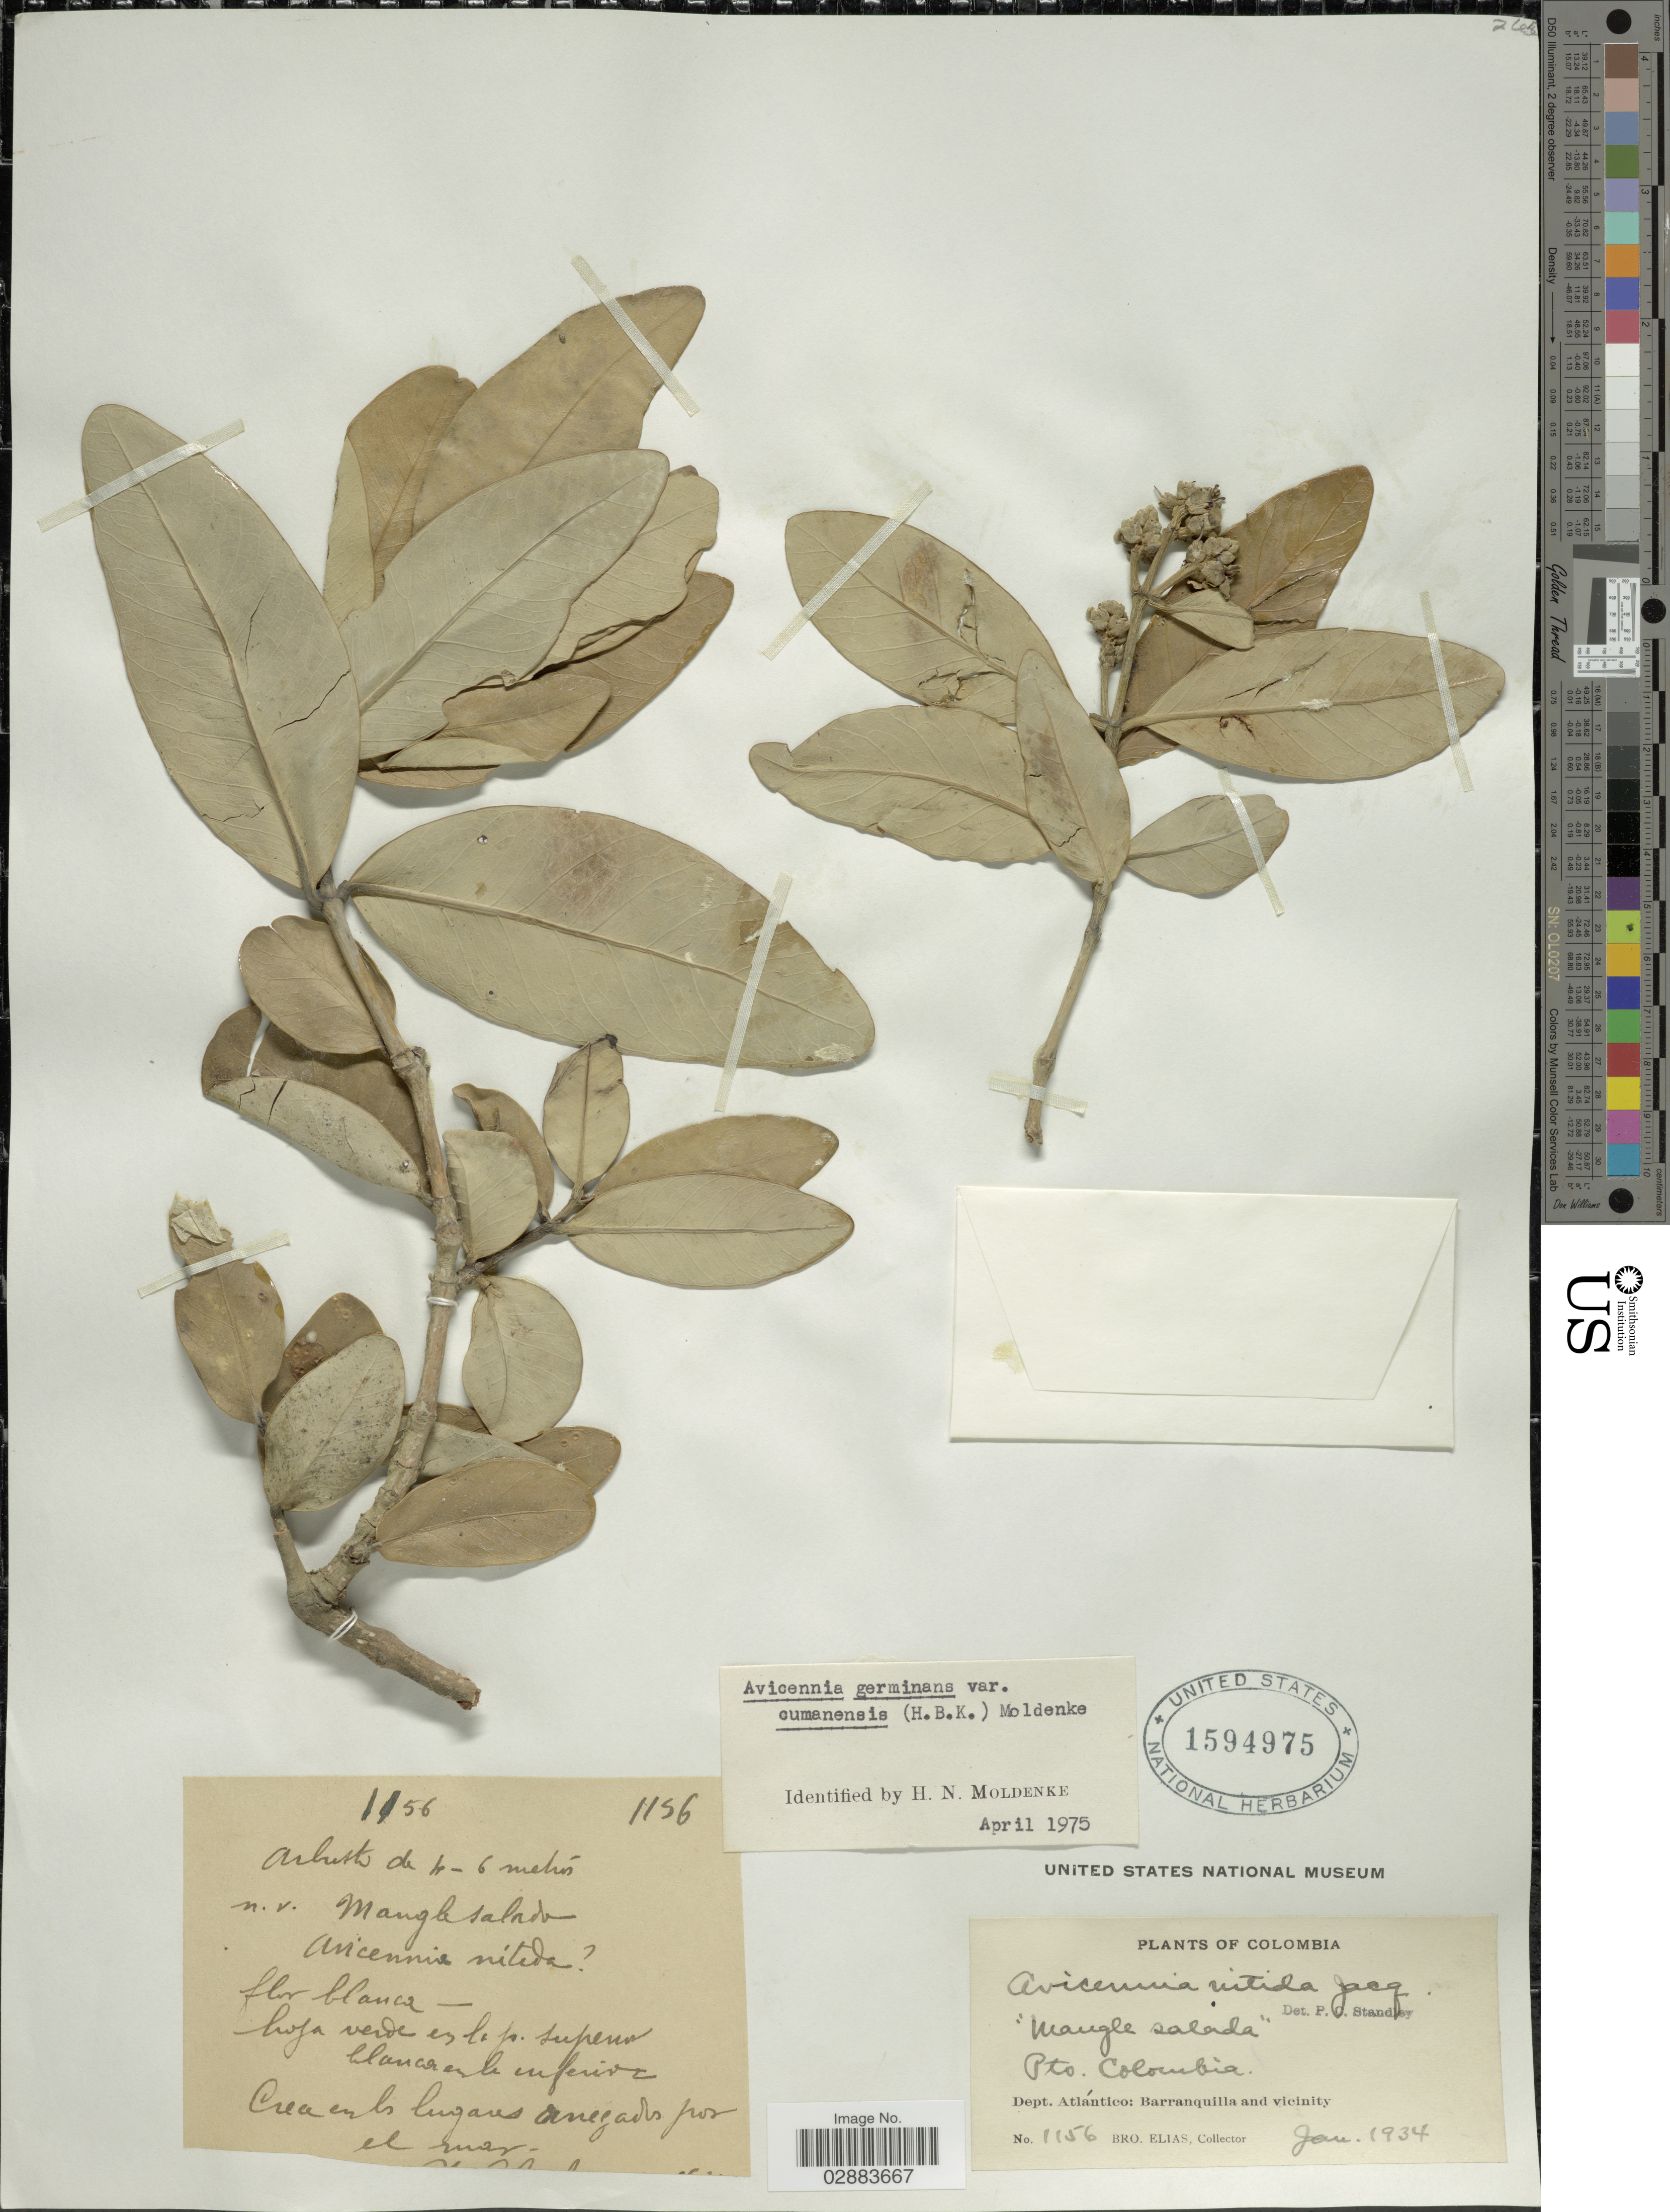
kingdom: Plantae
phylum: Tracheophyta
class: Magnoliopsida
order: Lamiales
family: Acanthaceae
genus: Avicennia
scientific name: Avicennia germinans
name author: (L.) L.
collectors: Bro. Elias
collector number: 1156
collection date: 1934-01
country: Colombia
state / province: Atlántico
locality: Pto. Colombia. Dept. Atlántico: Barranquilla and vicinity.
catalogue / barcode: US 1594975